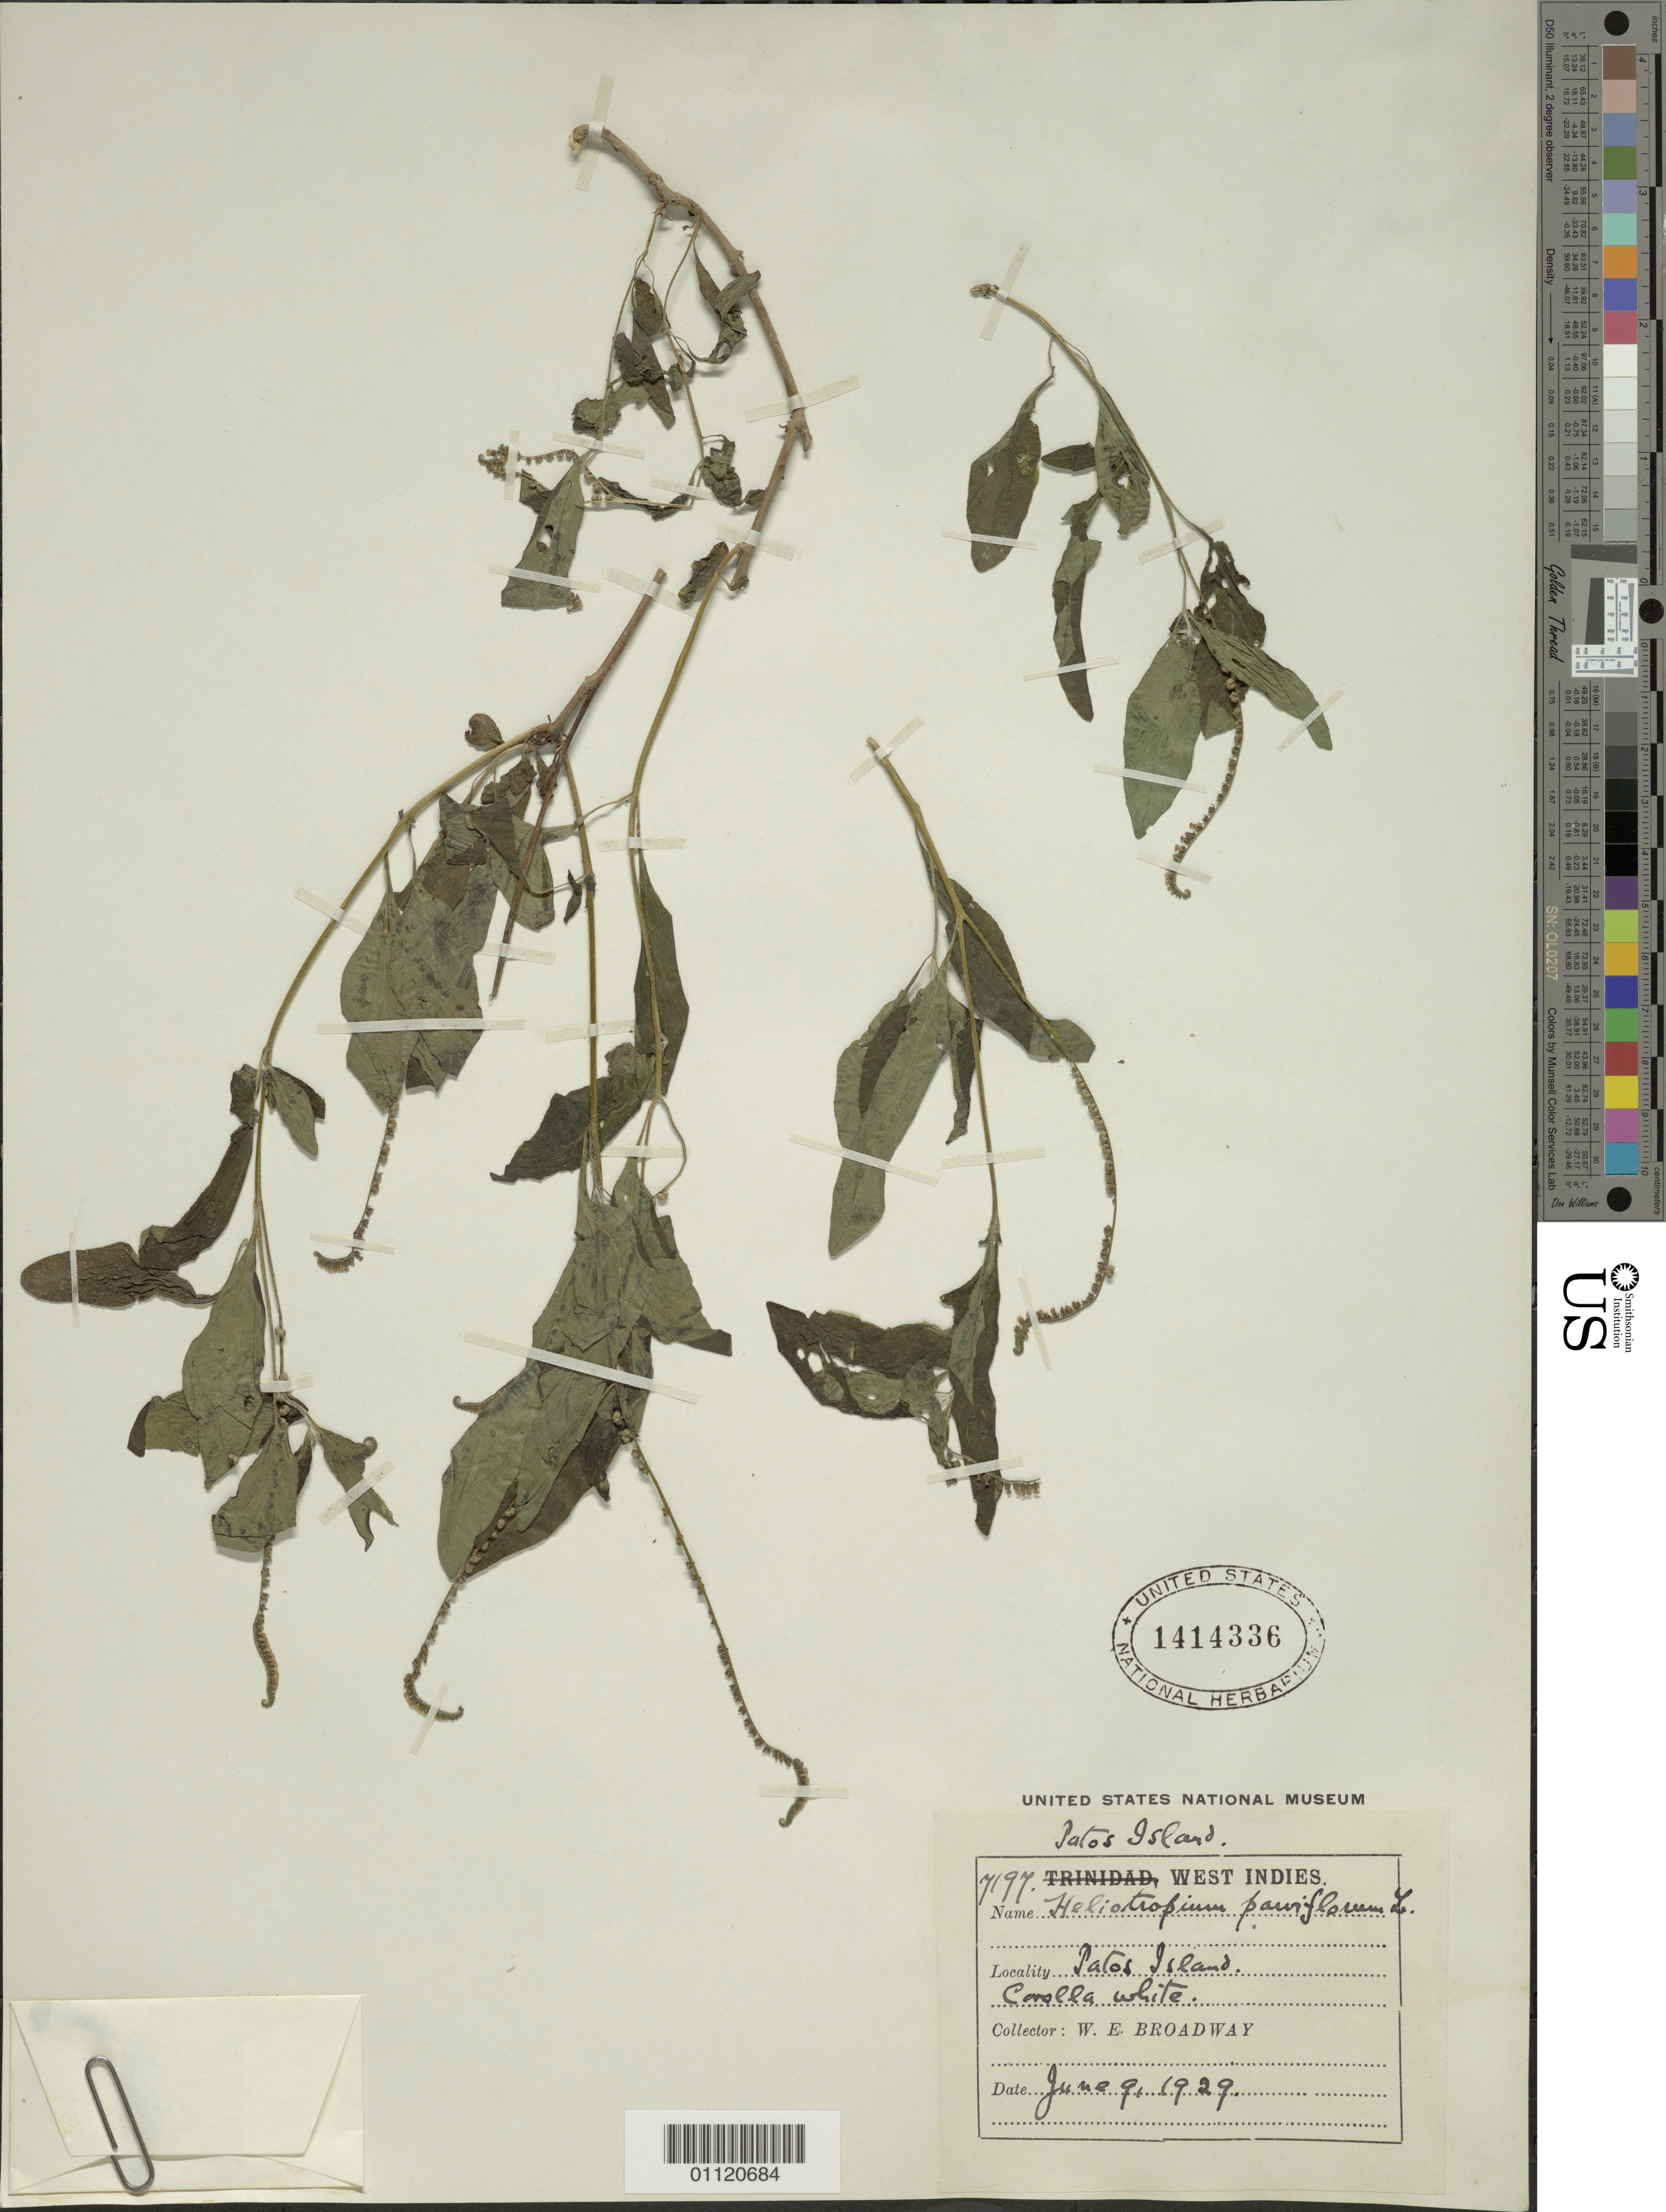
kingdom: Plantae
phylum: Tracheophyta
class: Magnoliopsida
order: Boraginales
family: Heliotropiaceae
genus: Heliotropium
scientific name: Heliotropium angiospermum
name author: Murray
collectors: W. E. Broadway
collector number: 7197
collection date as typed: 09 Jun 1929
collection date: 1929-06-09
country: Trinidad and Tobago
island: Patos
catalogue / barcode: US 1414336